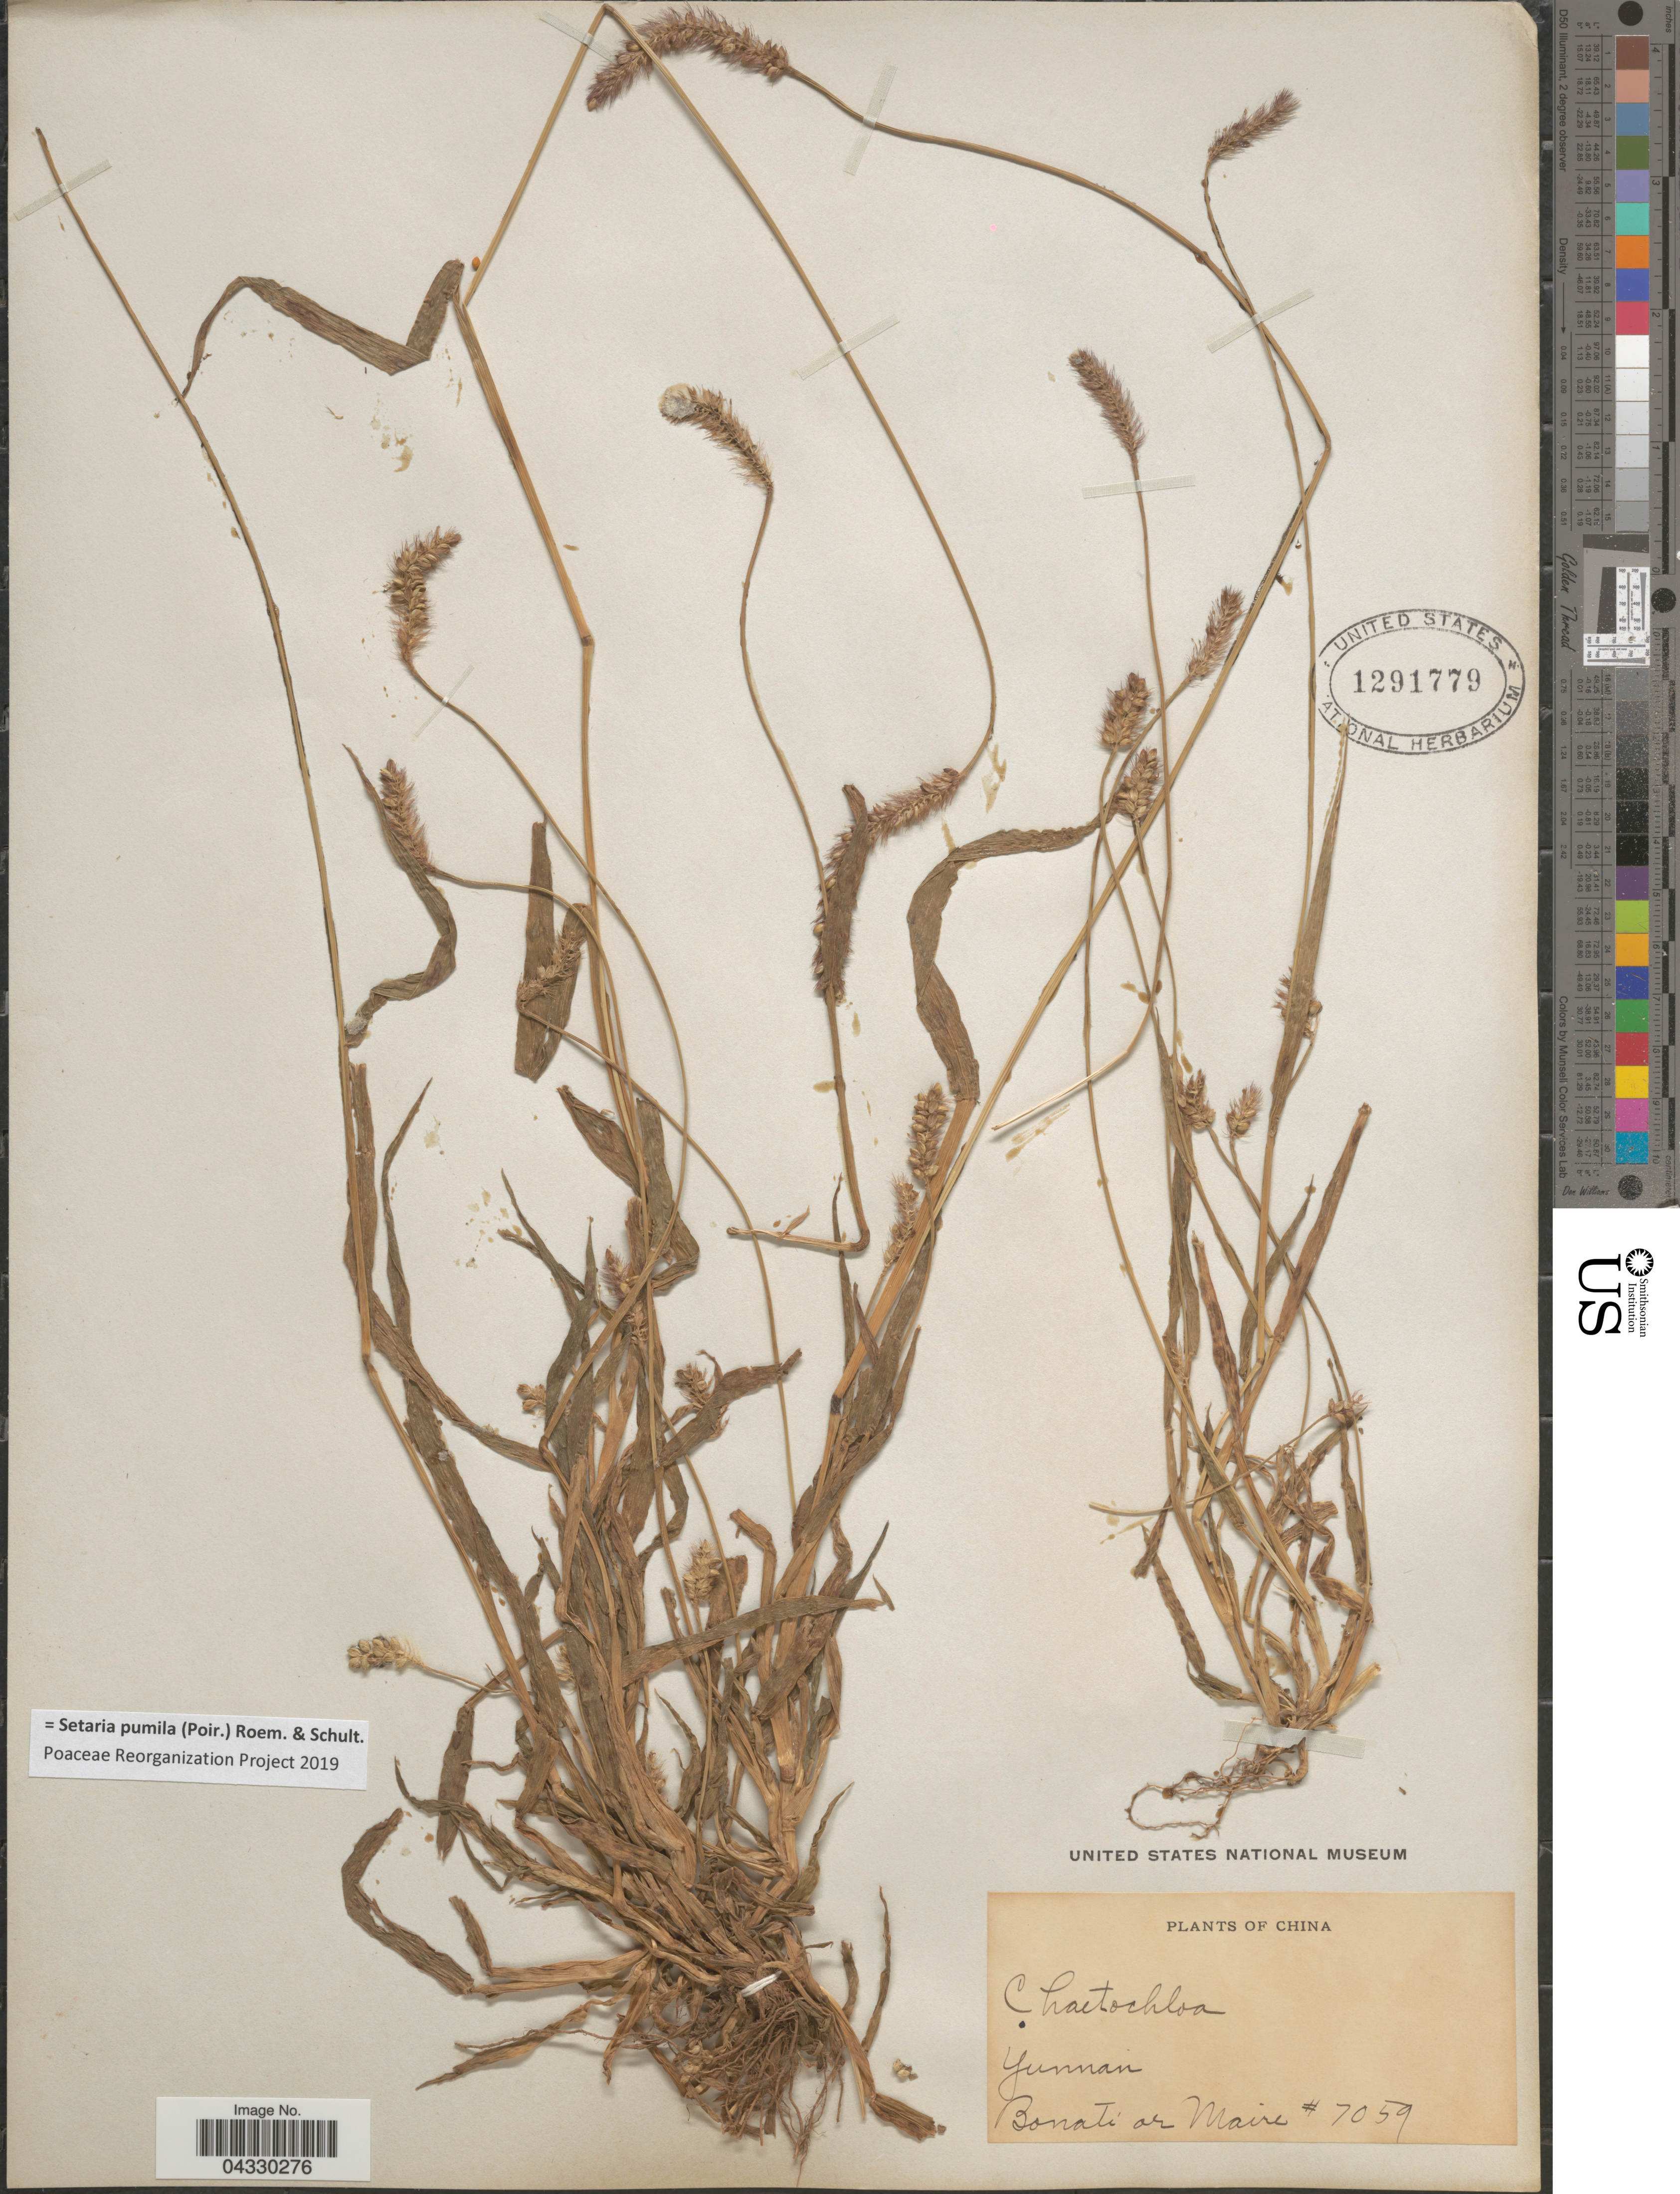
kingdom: Plantae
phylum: Tracheophyta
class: Liliopsida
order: Poales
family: Poaceae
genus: Setaria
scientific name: Setaria pumila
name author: (Poir.) Roem. & Schult.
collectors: -. Bonati & Maire, --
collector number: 7059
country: China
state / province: Yunnan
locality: Yunnan.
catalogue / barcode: US 1291779